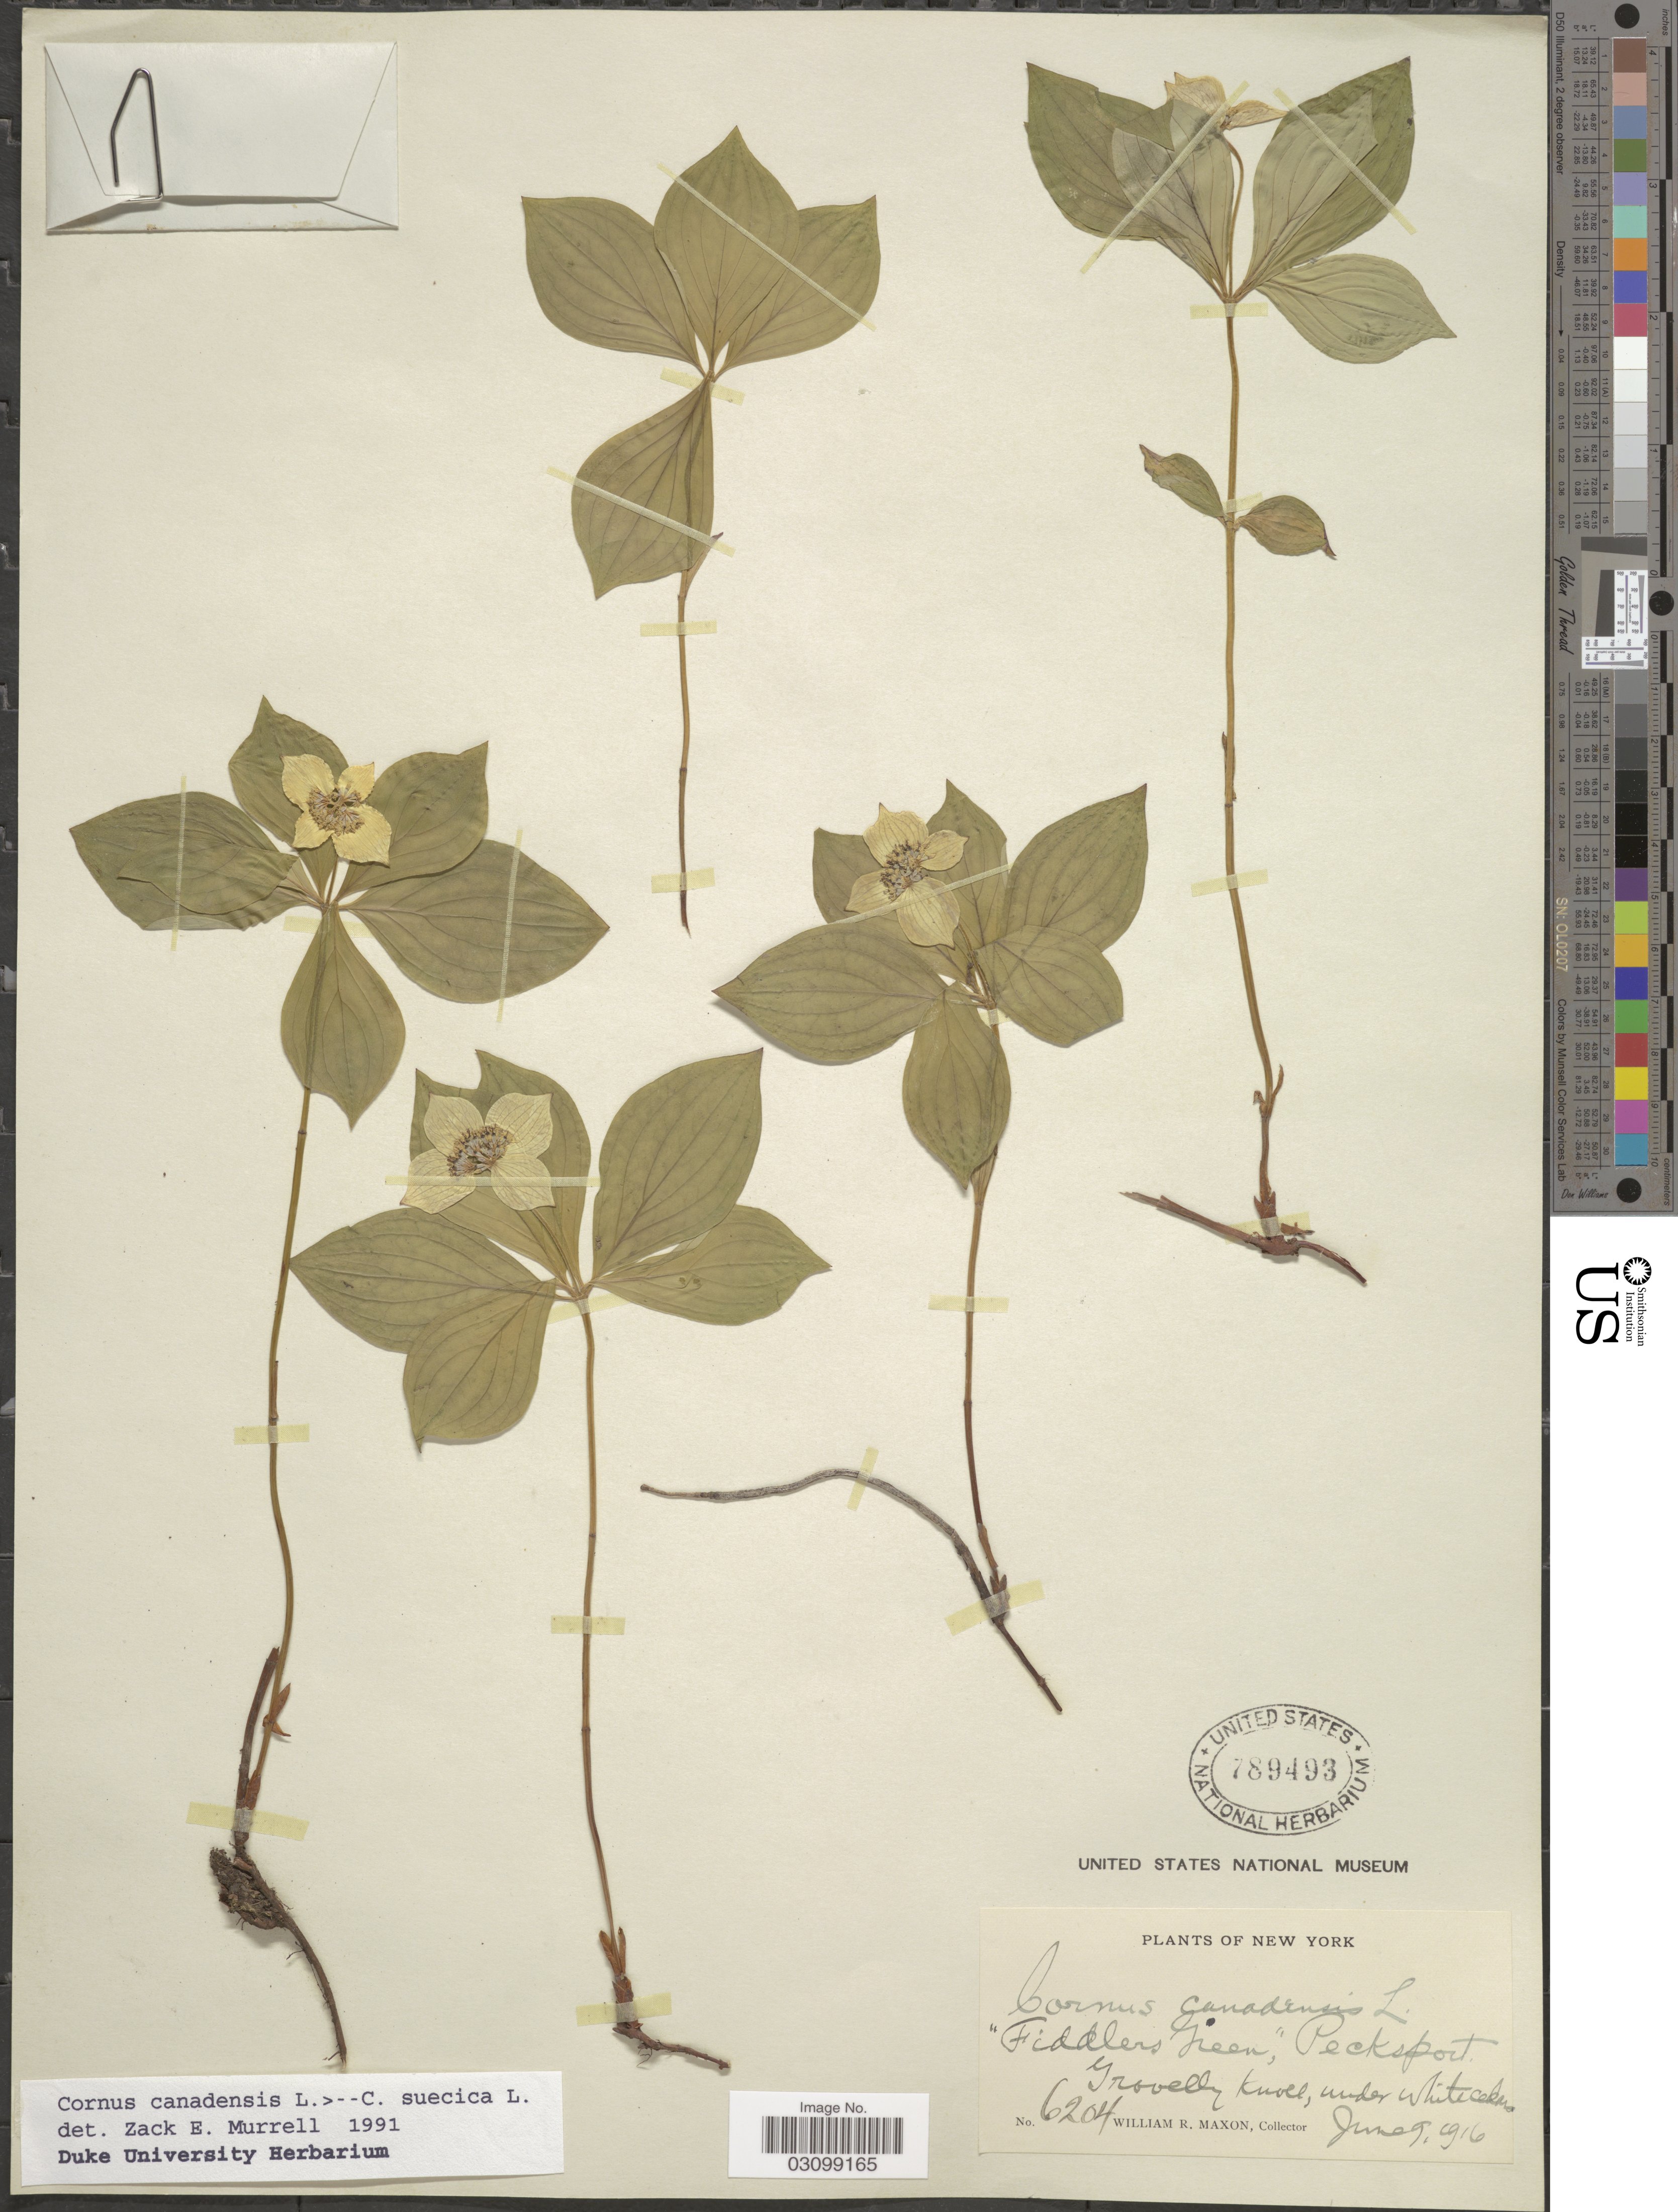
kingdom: Plantae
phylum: Tracheophyta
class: Magnoliopsida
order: Cornales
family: Cornaceae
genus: Cornus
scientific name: Cornus sp.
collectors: W. R. Maxon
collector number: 6204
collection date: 1916-06-09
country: United States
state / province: New York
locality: Fiddlers Green,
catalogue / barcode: US 789493